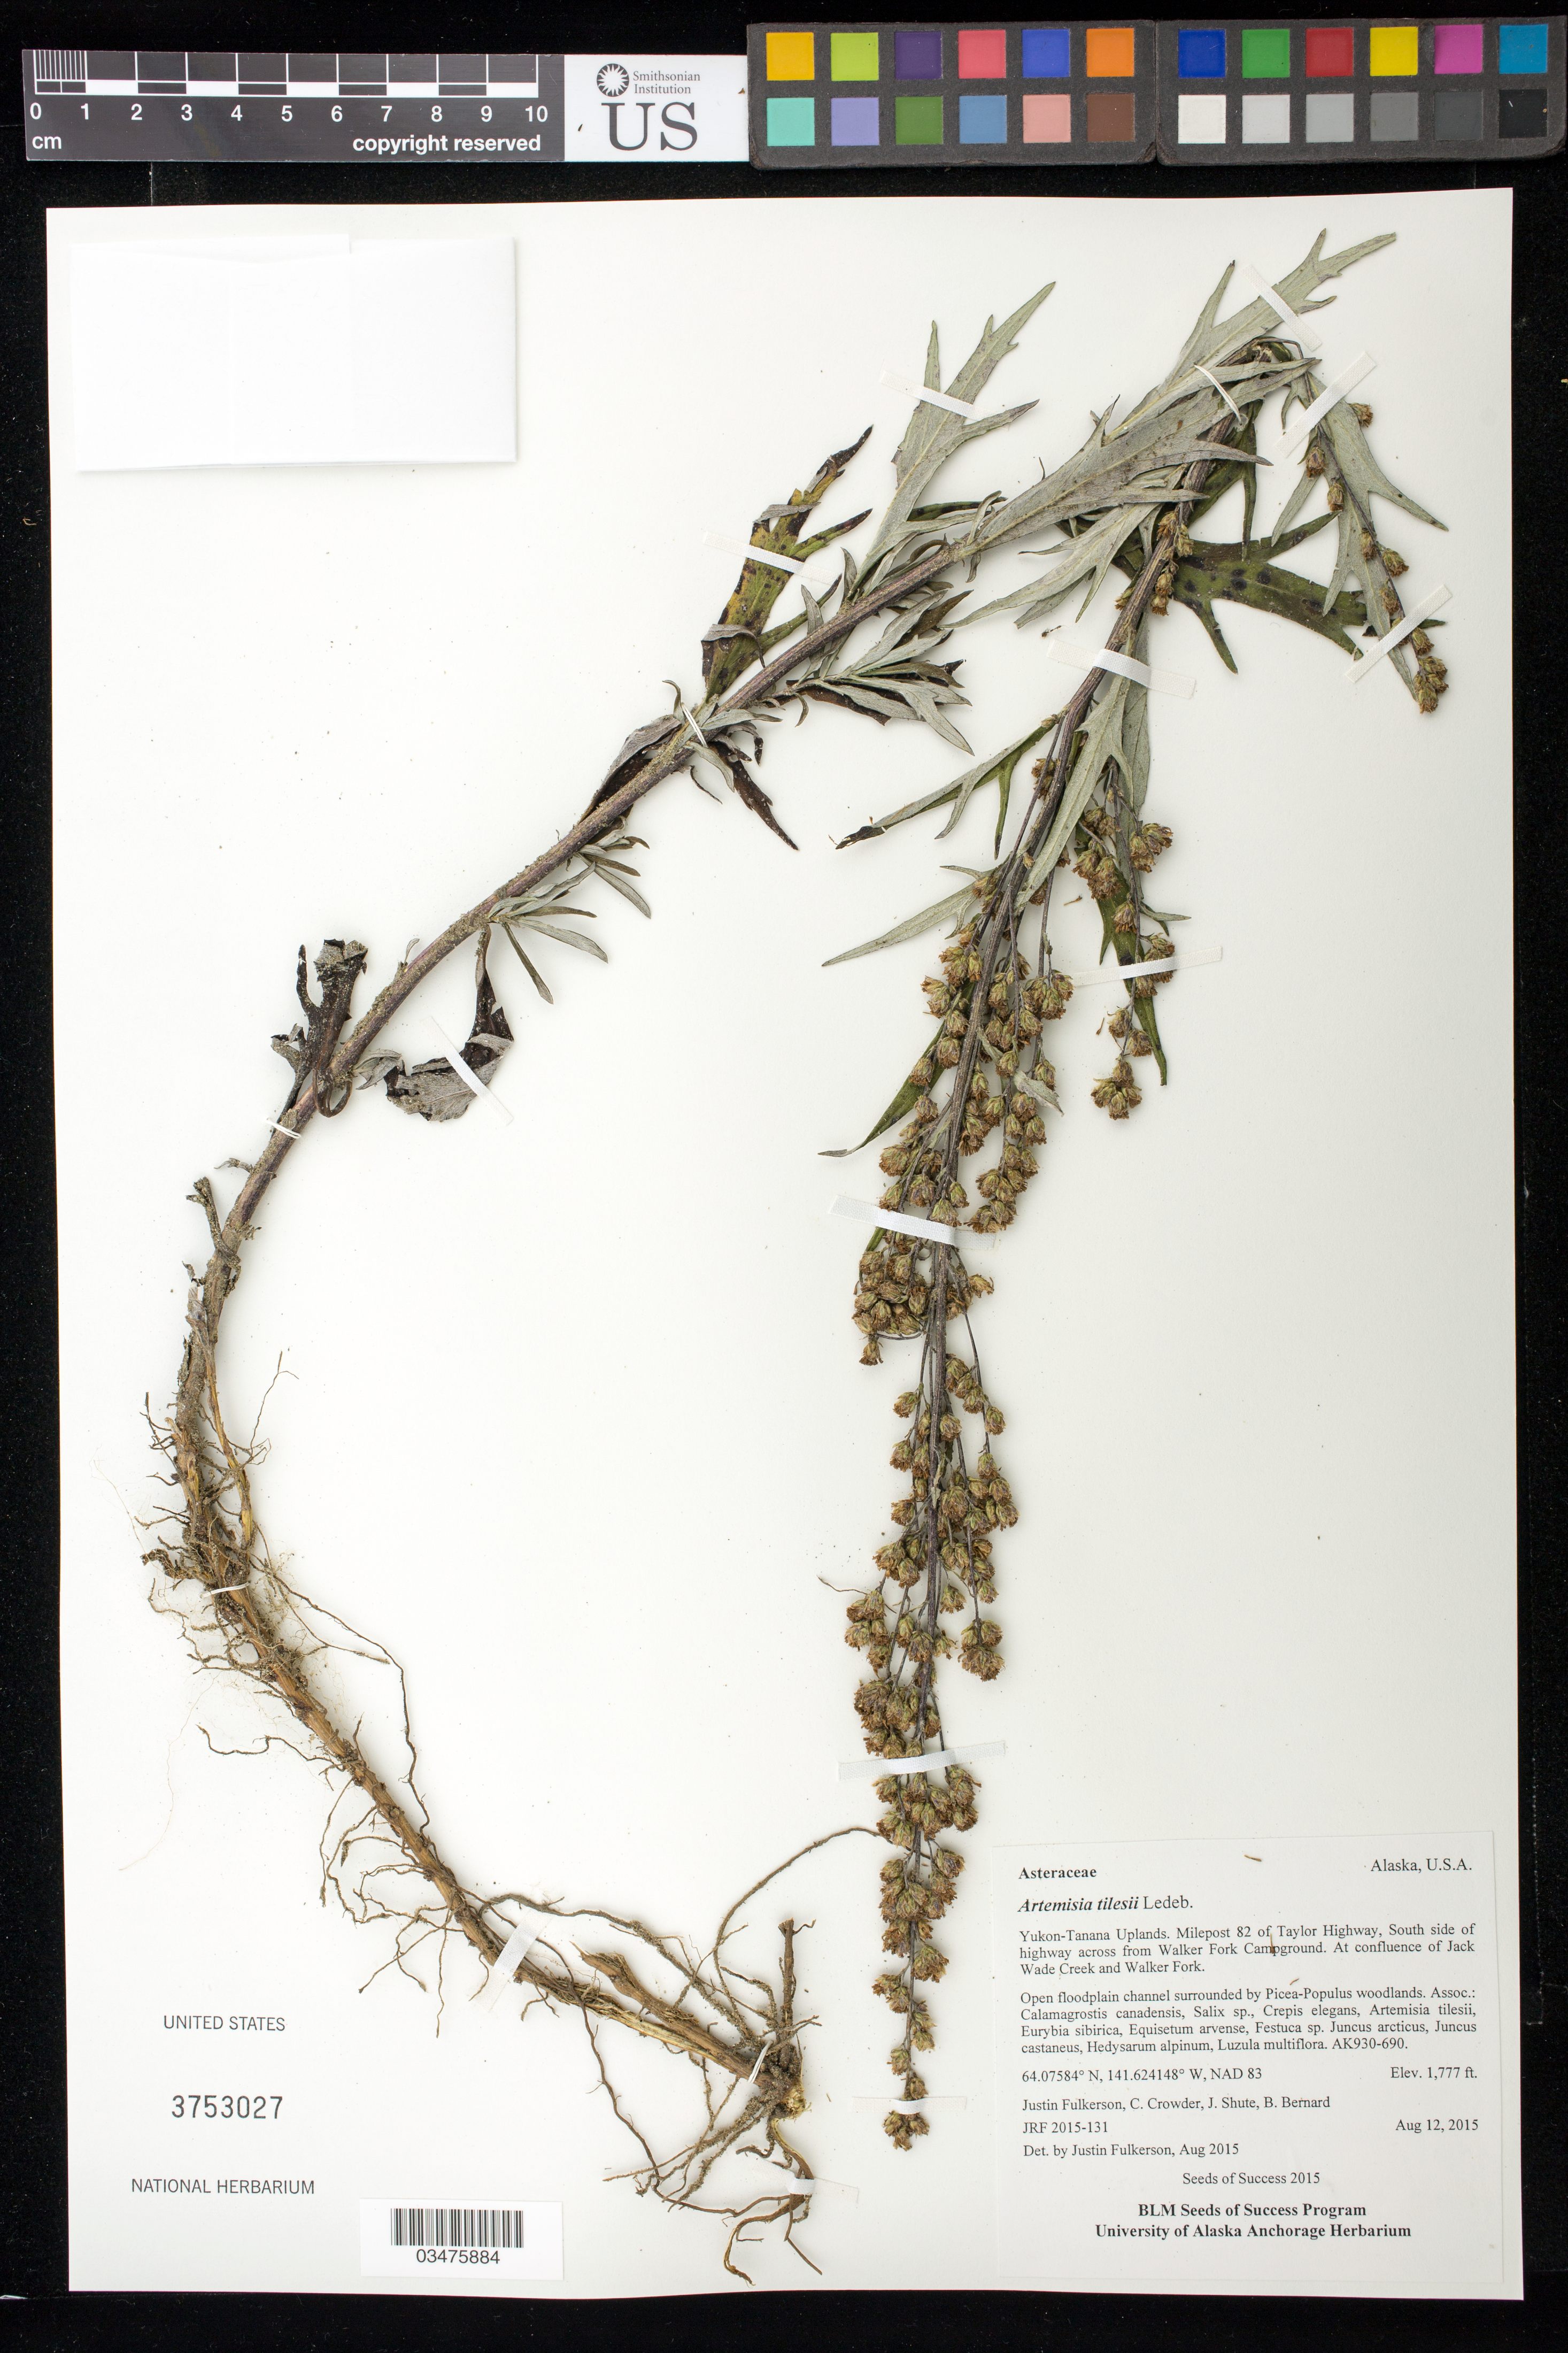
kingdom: Plantae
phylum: Tracheophyta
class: Magnoliopsida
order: Asterales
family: Asteraceae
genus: Artemisia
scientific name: Artemisia tilesii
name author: Ledeb.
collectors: J. Fulkerson, C. Crowder, J. Shute & B. Bernard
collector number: AK930-690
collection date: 2015-08-12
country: United States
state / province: Alaska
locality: Yukon-Tanana Uplands, Milepost 82 of the Taylor Hwy across from Walker Fork Campground.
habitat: Open floodplain channel surrounded by Picea-Populus woodlands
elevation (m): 542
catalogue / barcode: US 3753027